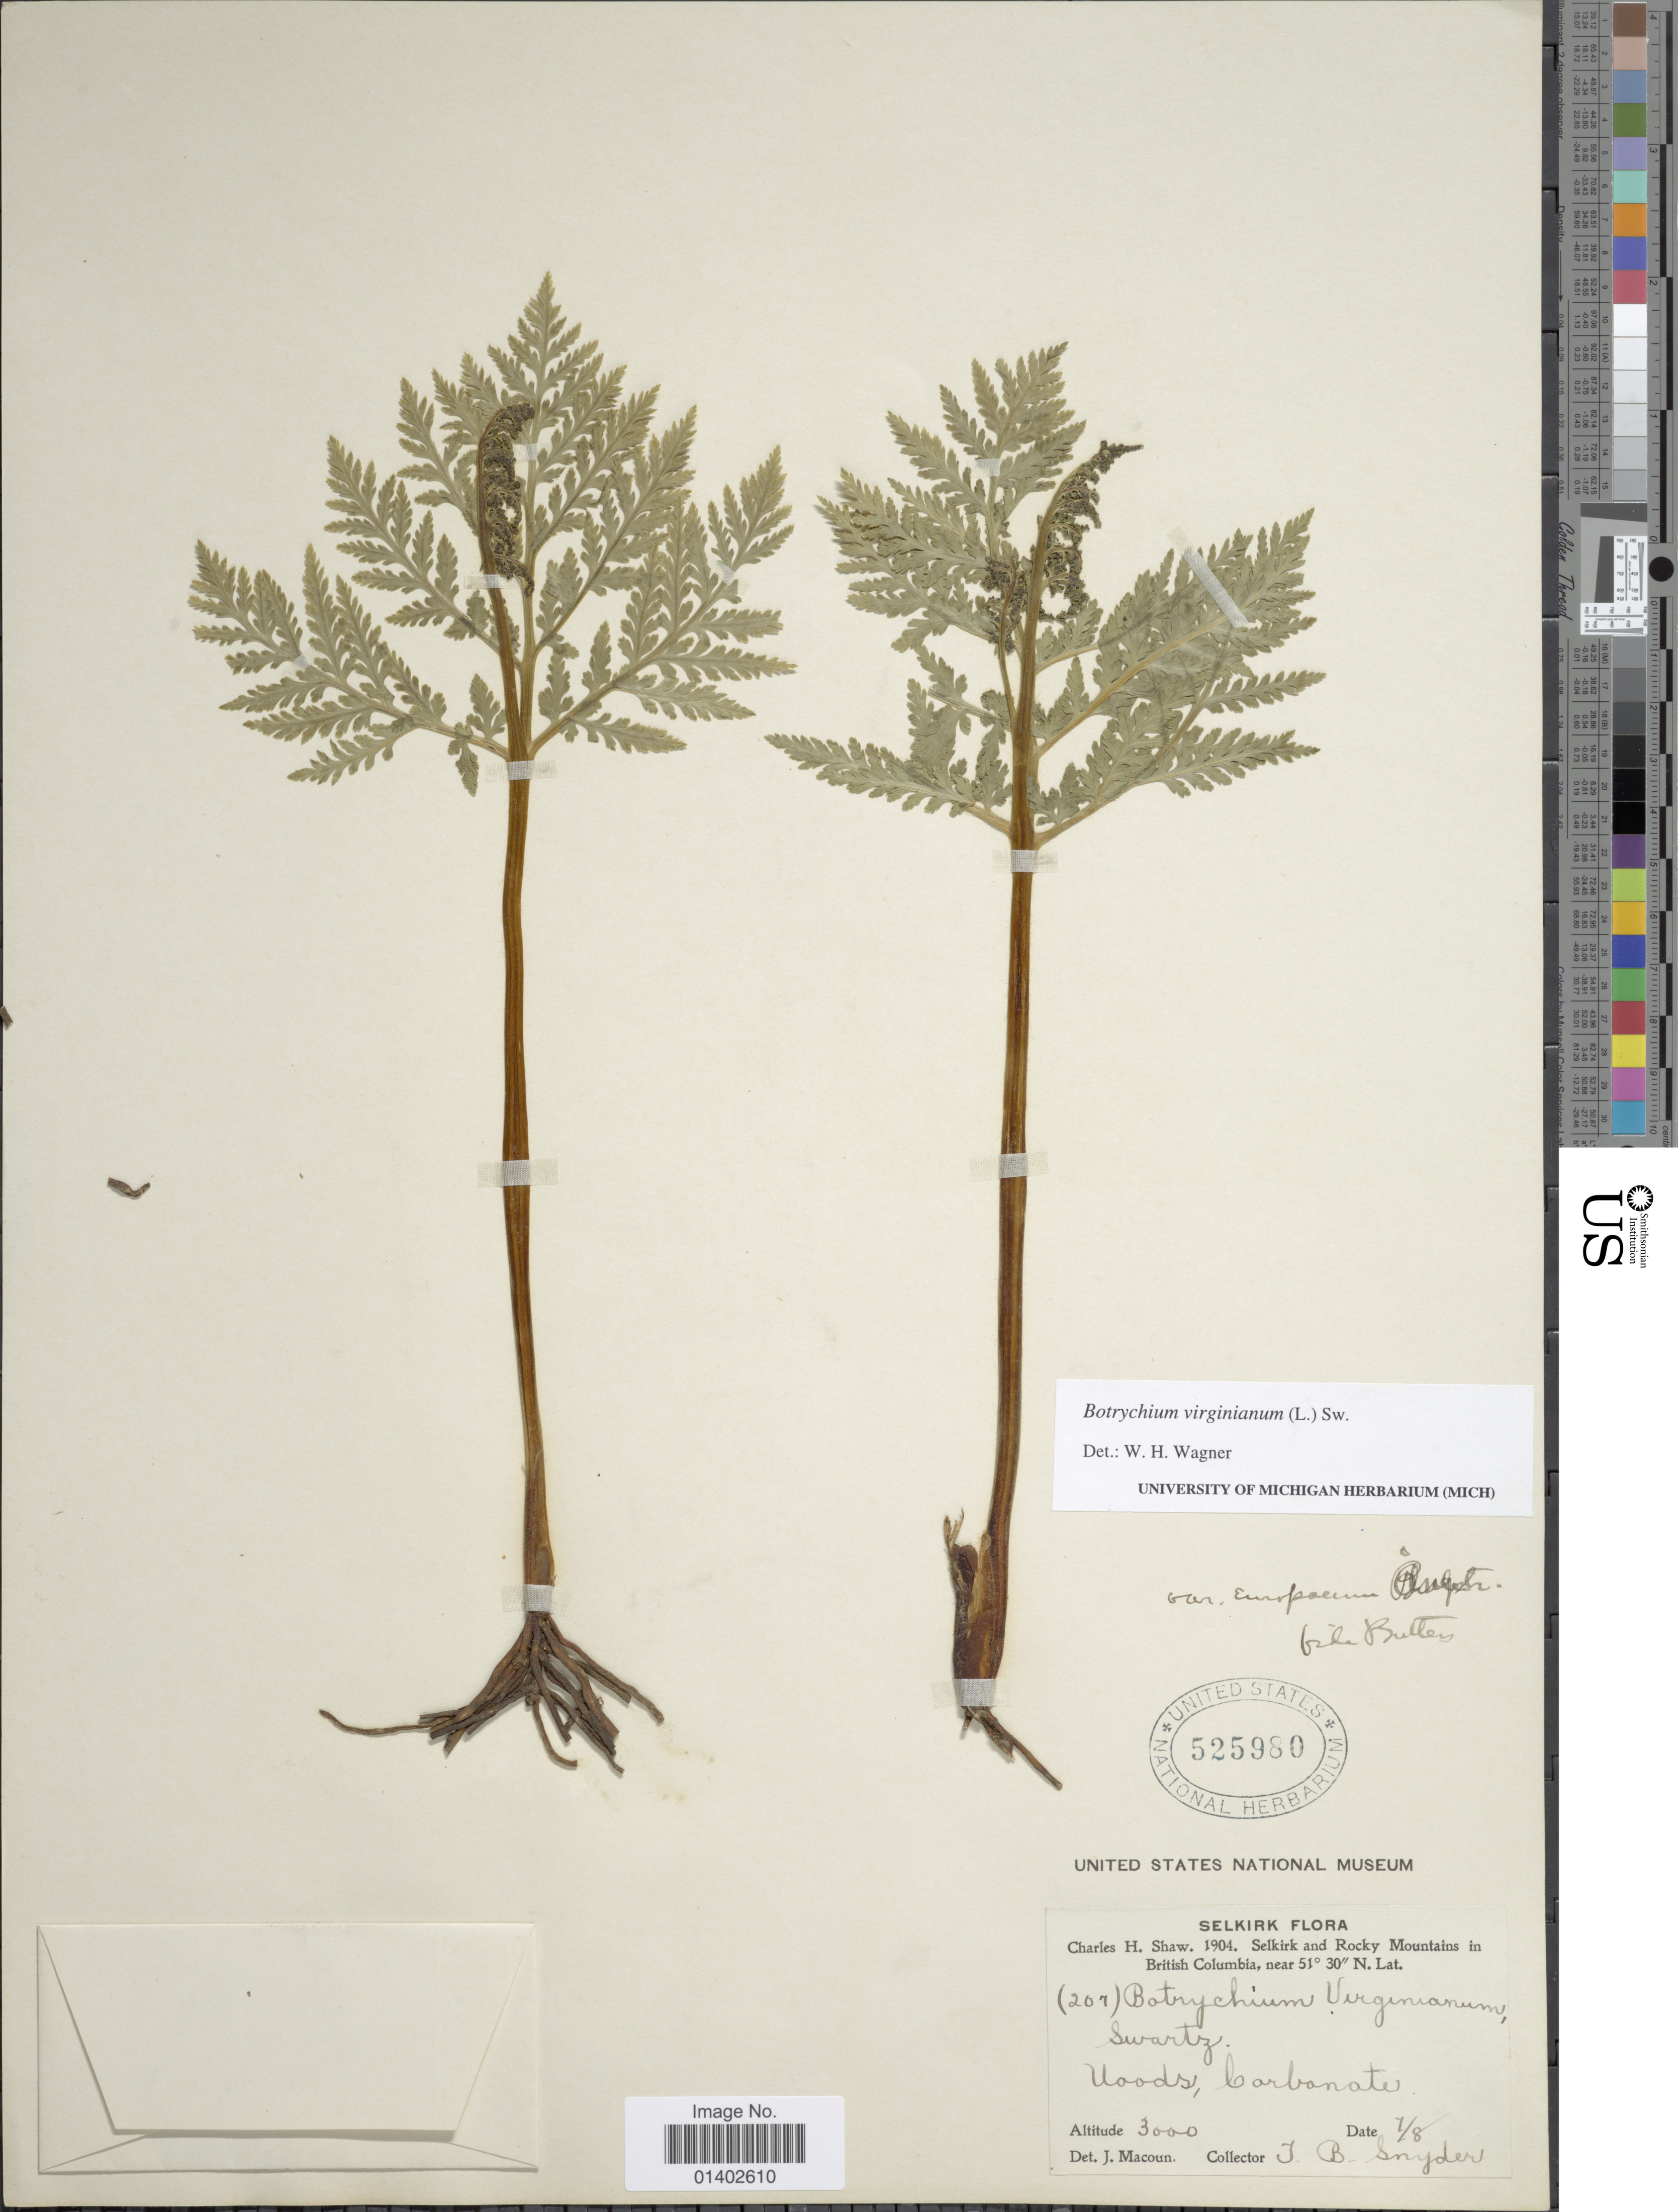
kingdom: Plantae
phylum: Tracheophyta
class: Polypodiopsida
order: Ophioglossales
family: Ophioglossaceae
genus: Botrychium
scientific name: Botrychium virginianum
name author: (L.) Sw.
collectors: T. Snyder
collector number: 207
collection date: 1904-08-07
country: Canada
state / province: British Columbia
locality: Selkirk and Rocky Mountains, Woods, Carnbanate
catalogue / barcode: US 525980